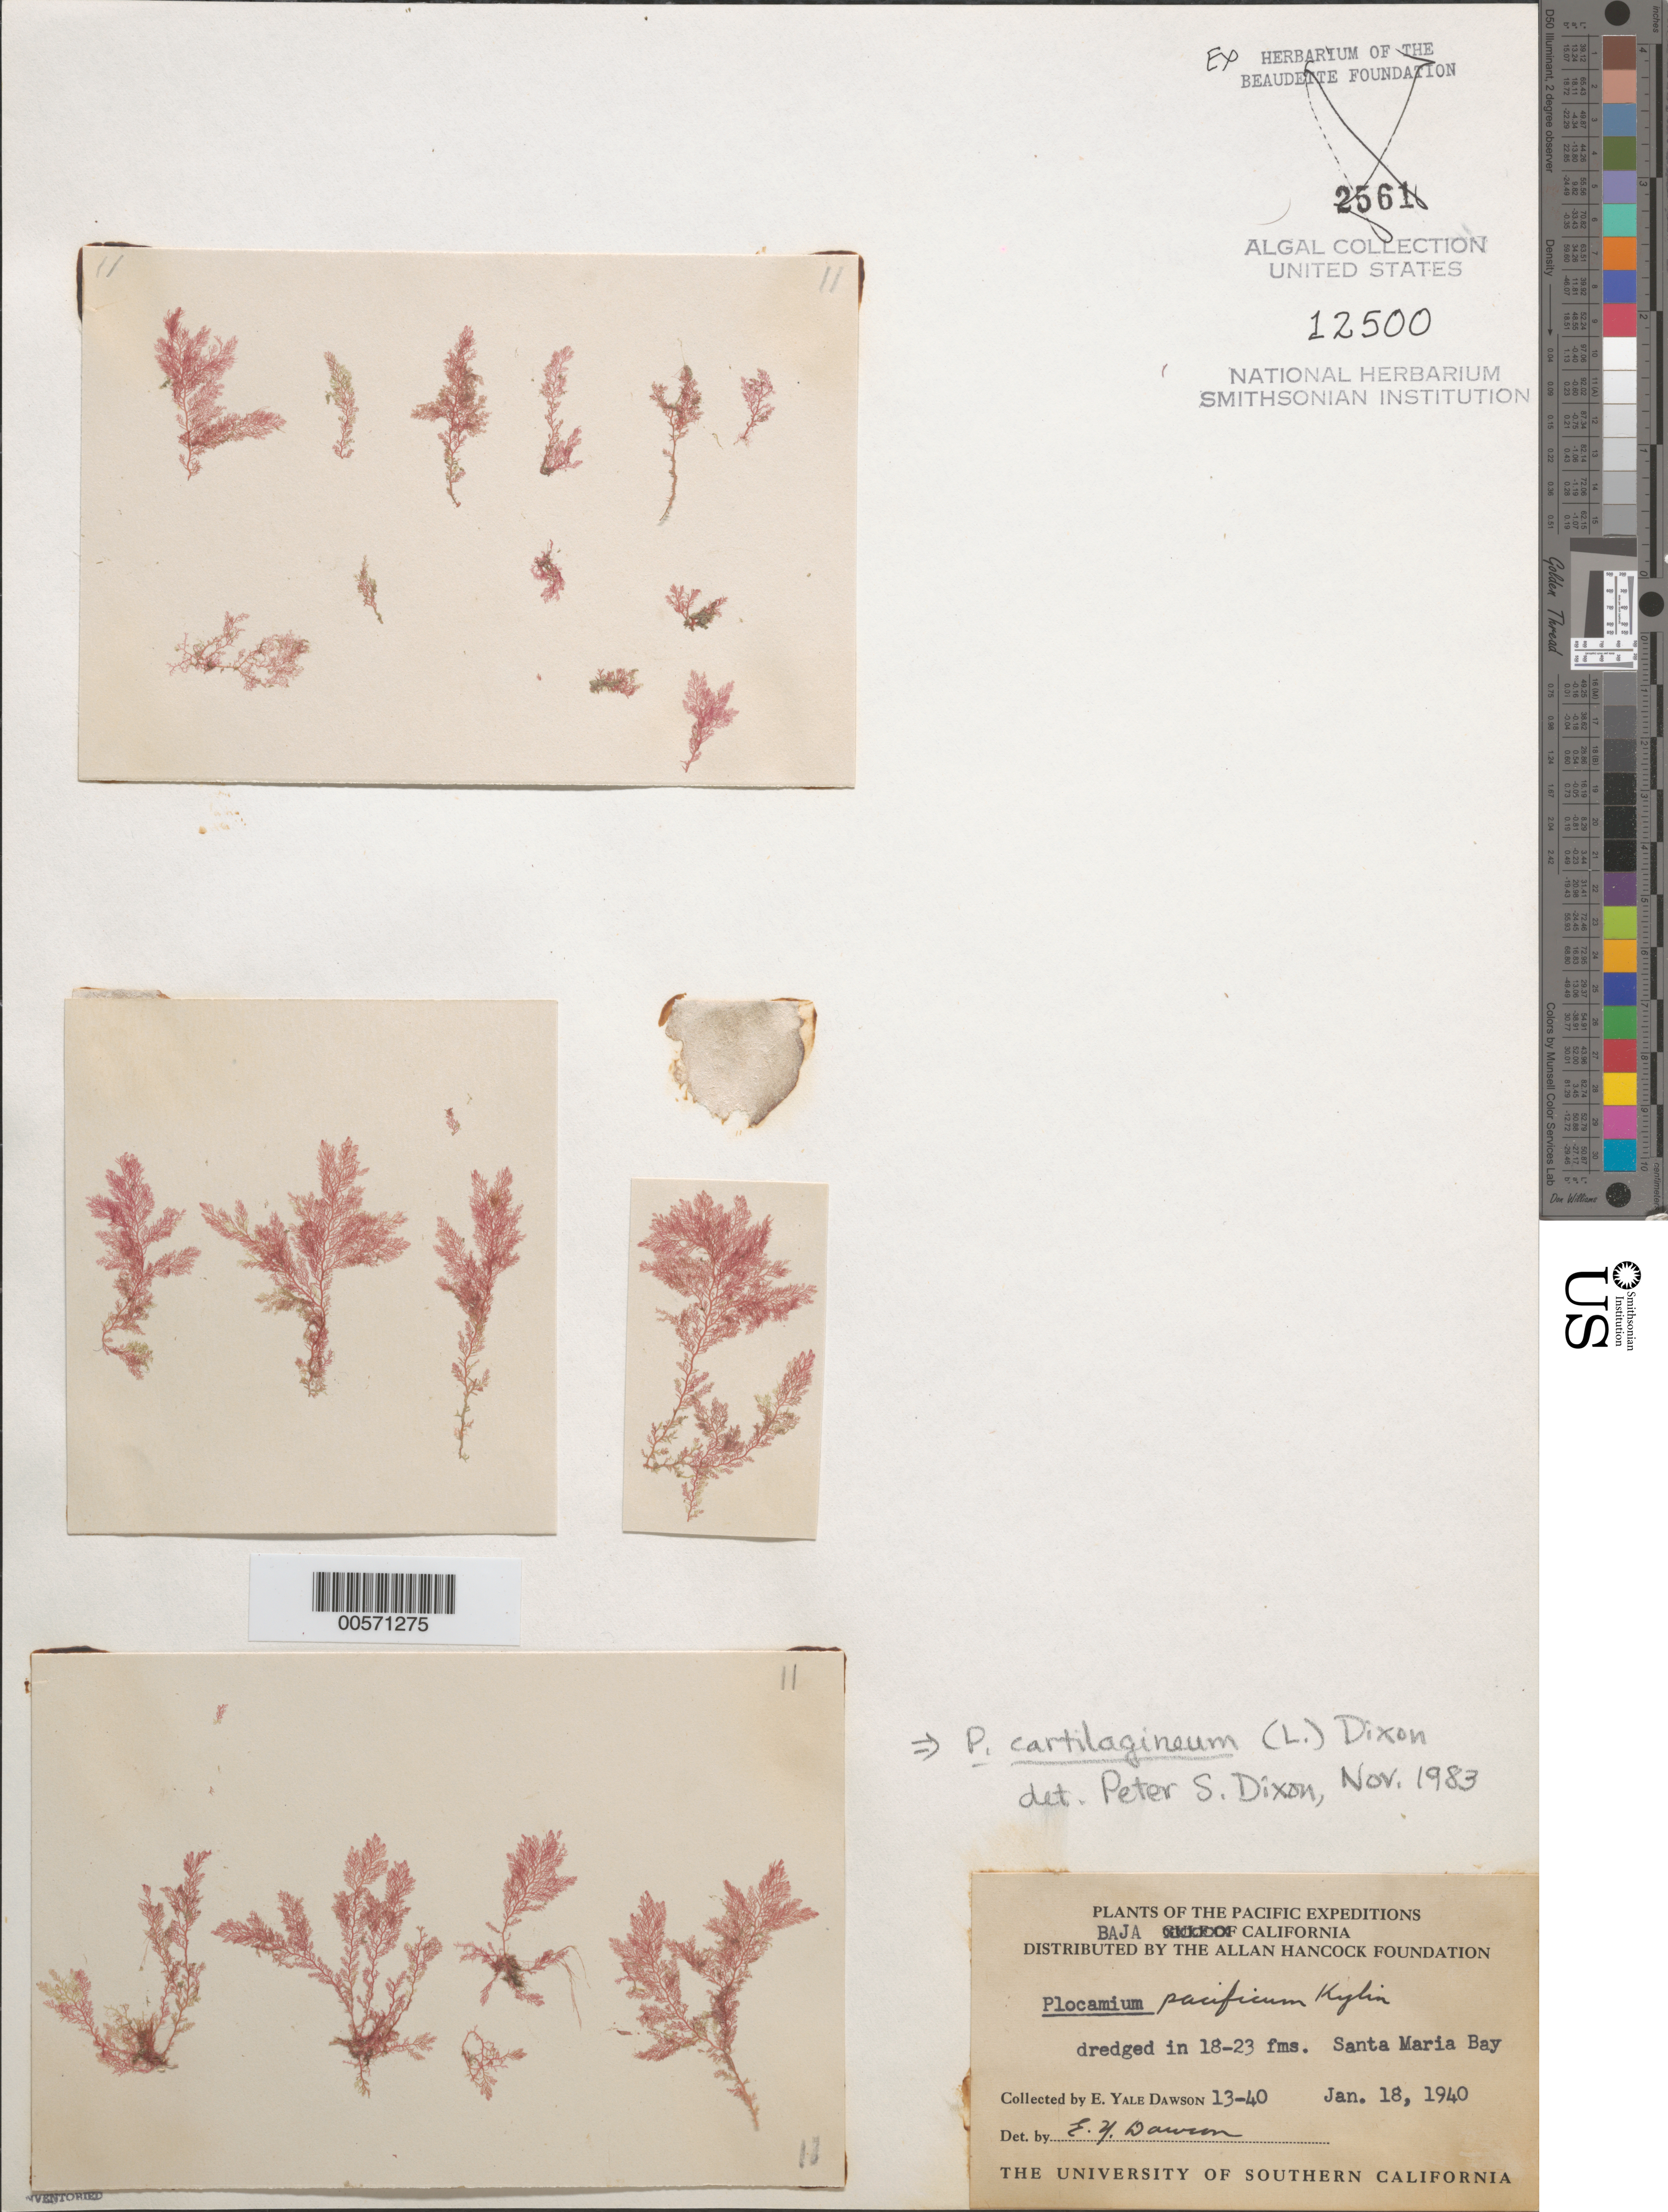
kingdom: Plantae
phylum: Rhodophyta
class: Florideophyceae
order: Plocamiales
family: Plocamiaceae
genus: Plocamium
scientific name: Plocamium cartilagineum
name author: (L.) P.S. Dixon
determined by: Dixon, P. S.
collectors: E. Y. Dawson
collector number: EYD 13-40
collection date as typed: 18 Jan 1940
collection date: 1940-01-18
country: Mexico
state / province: Baja California Sur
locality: Bahia Santa Maria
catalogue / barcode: US 12500